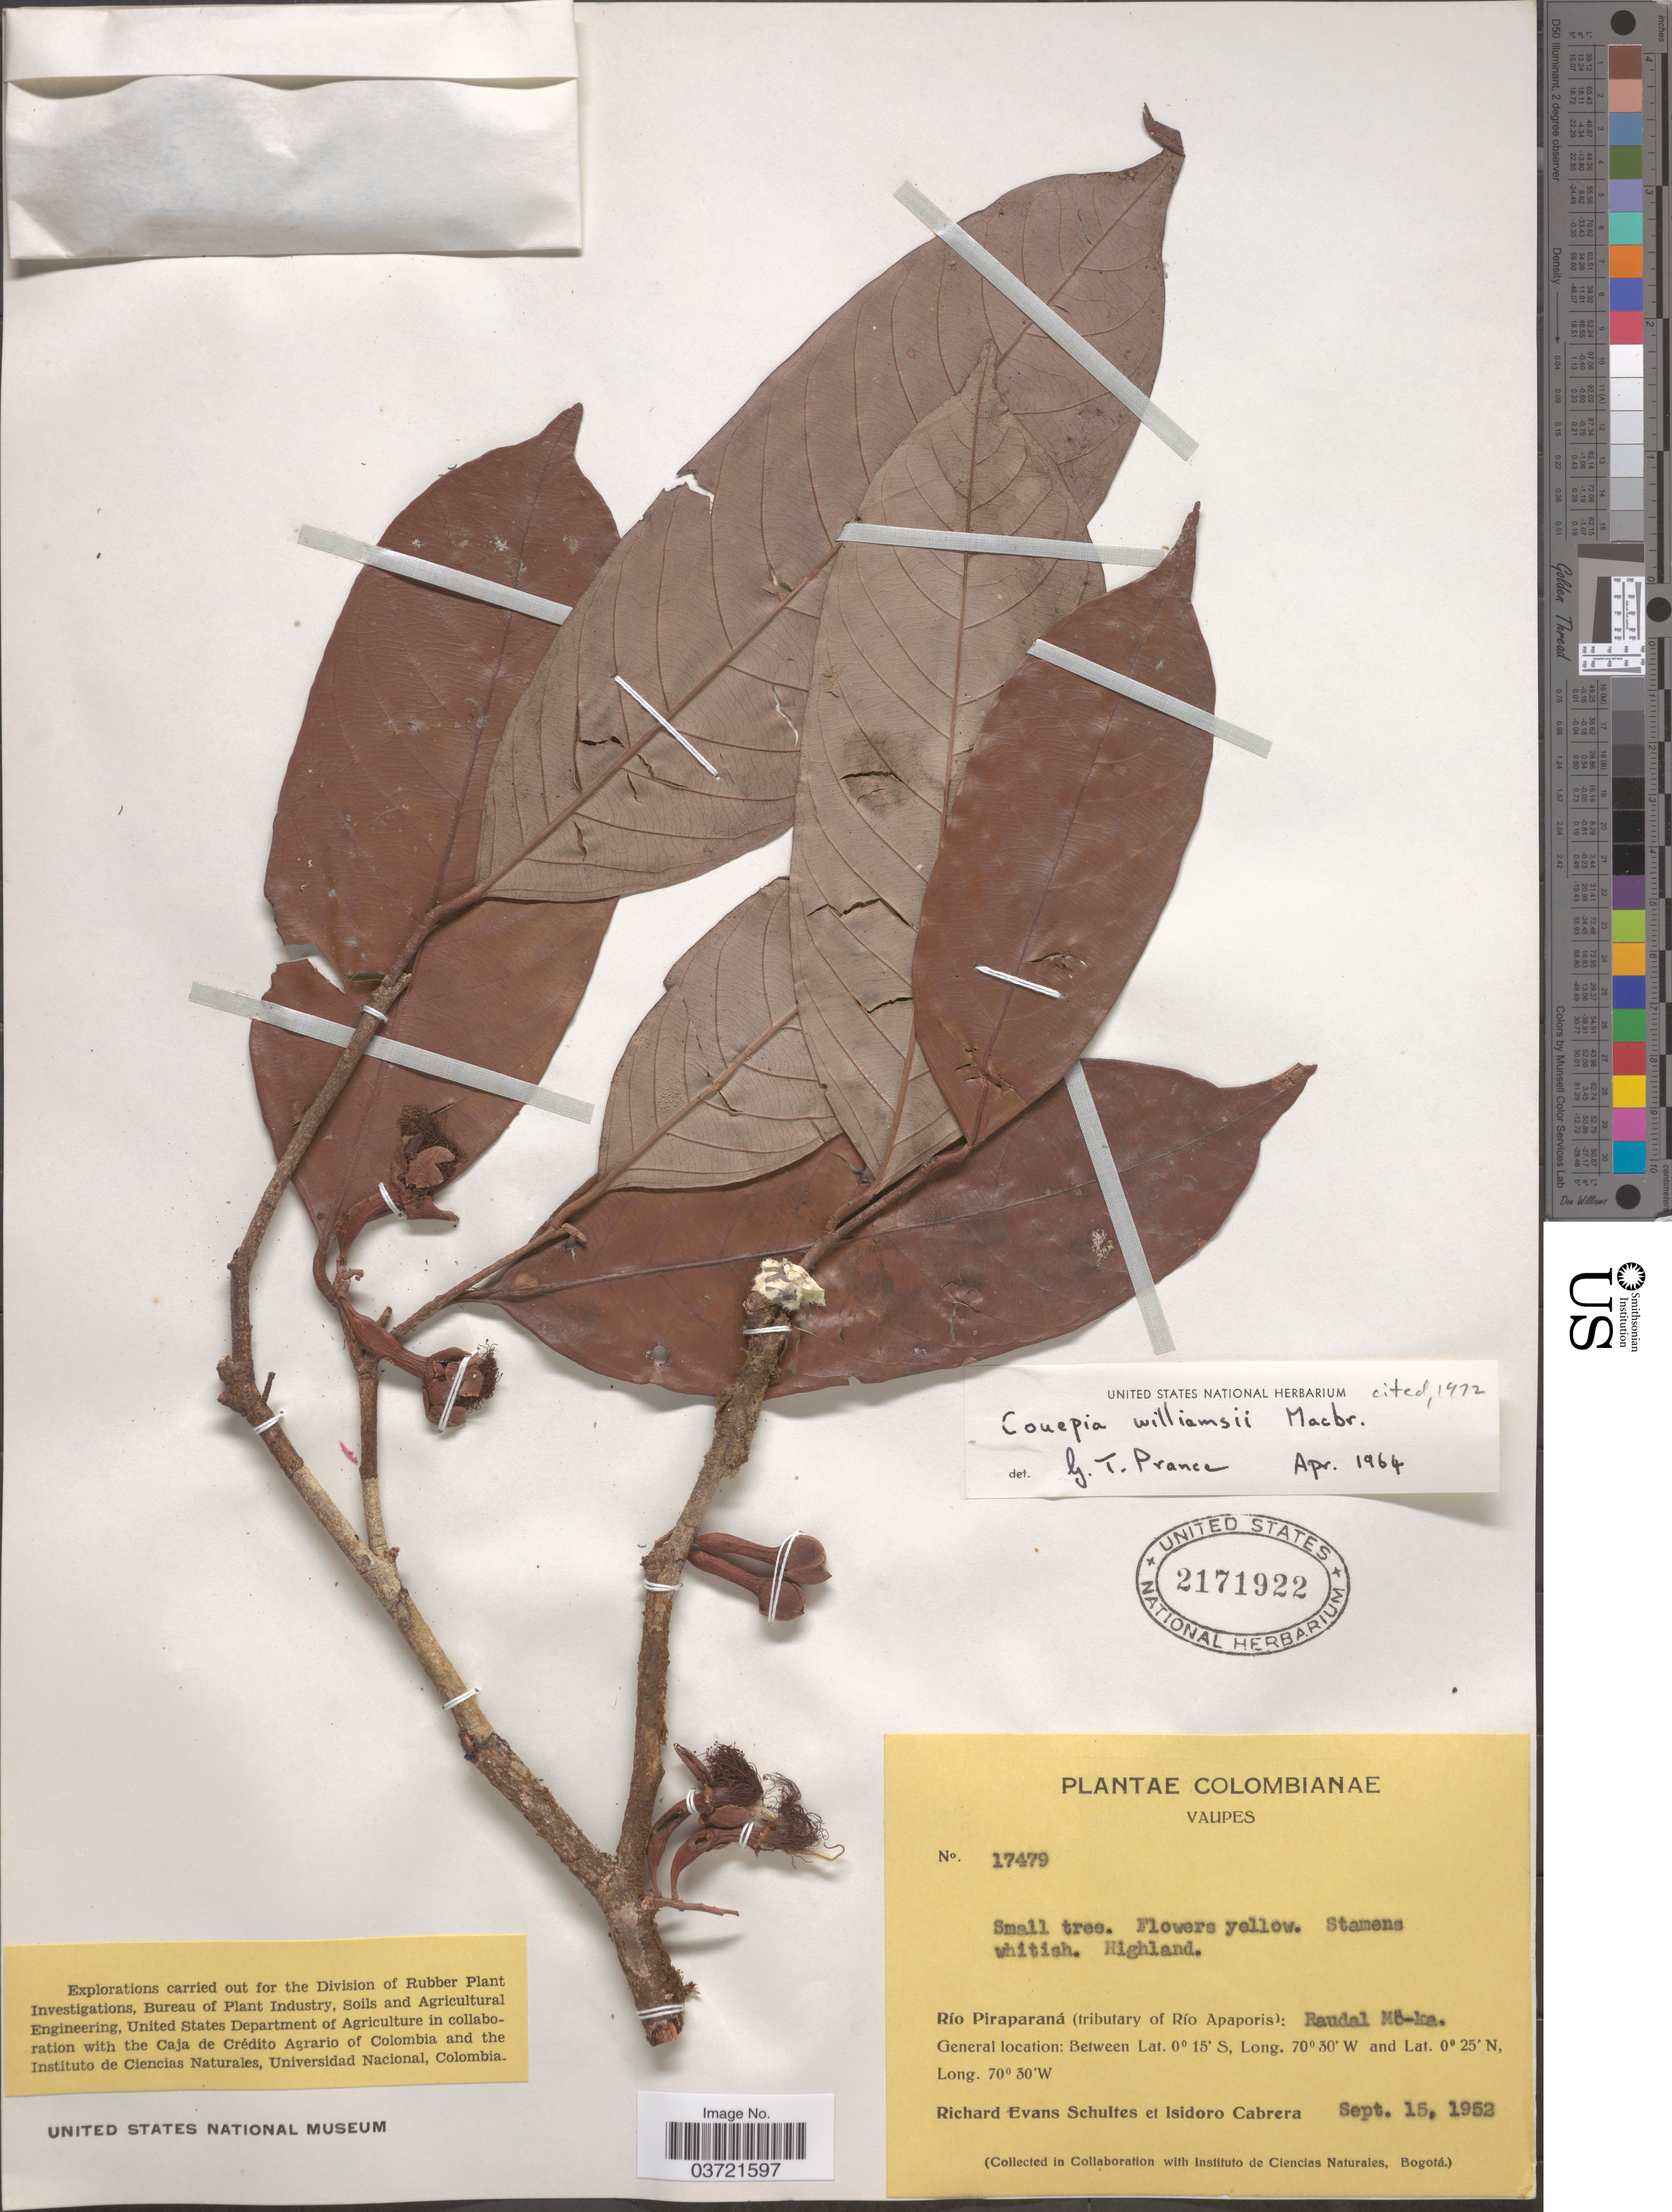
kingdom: Plantae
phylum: Tracheophyta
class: Magnoliopsida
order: Malpighiales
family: Chrysobalanaceae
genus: Couepia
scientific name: Couepia williamsii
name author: J.F. Macbr.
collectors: R. E. Schultes & I. Cabrera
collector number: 17479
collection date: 1952-09-15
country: Colombia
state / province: Vaupés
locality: Río Piraparaná (tributary of Río Apaporis): Raudal Mö-ka.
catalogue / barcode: US 2171922